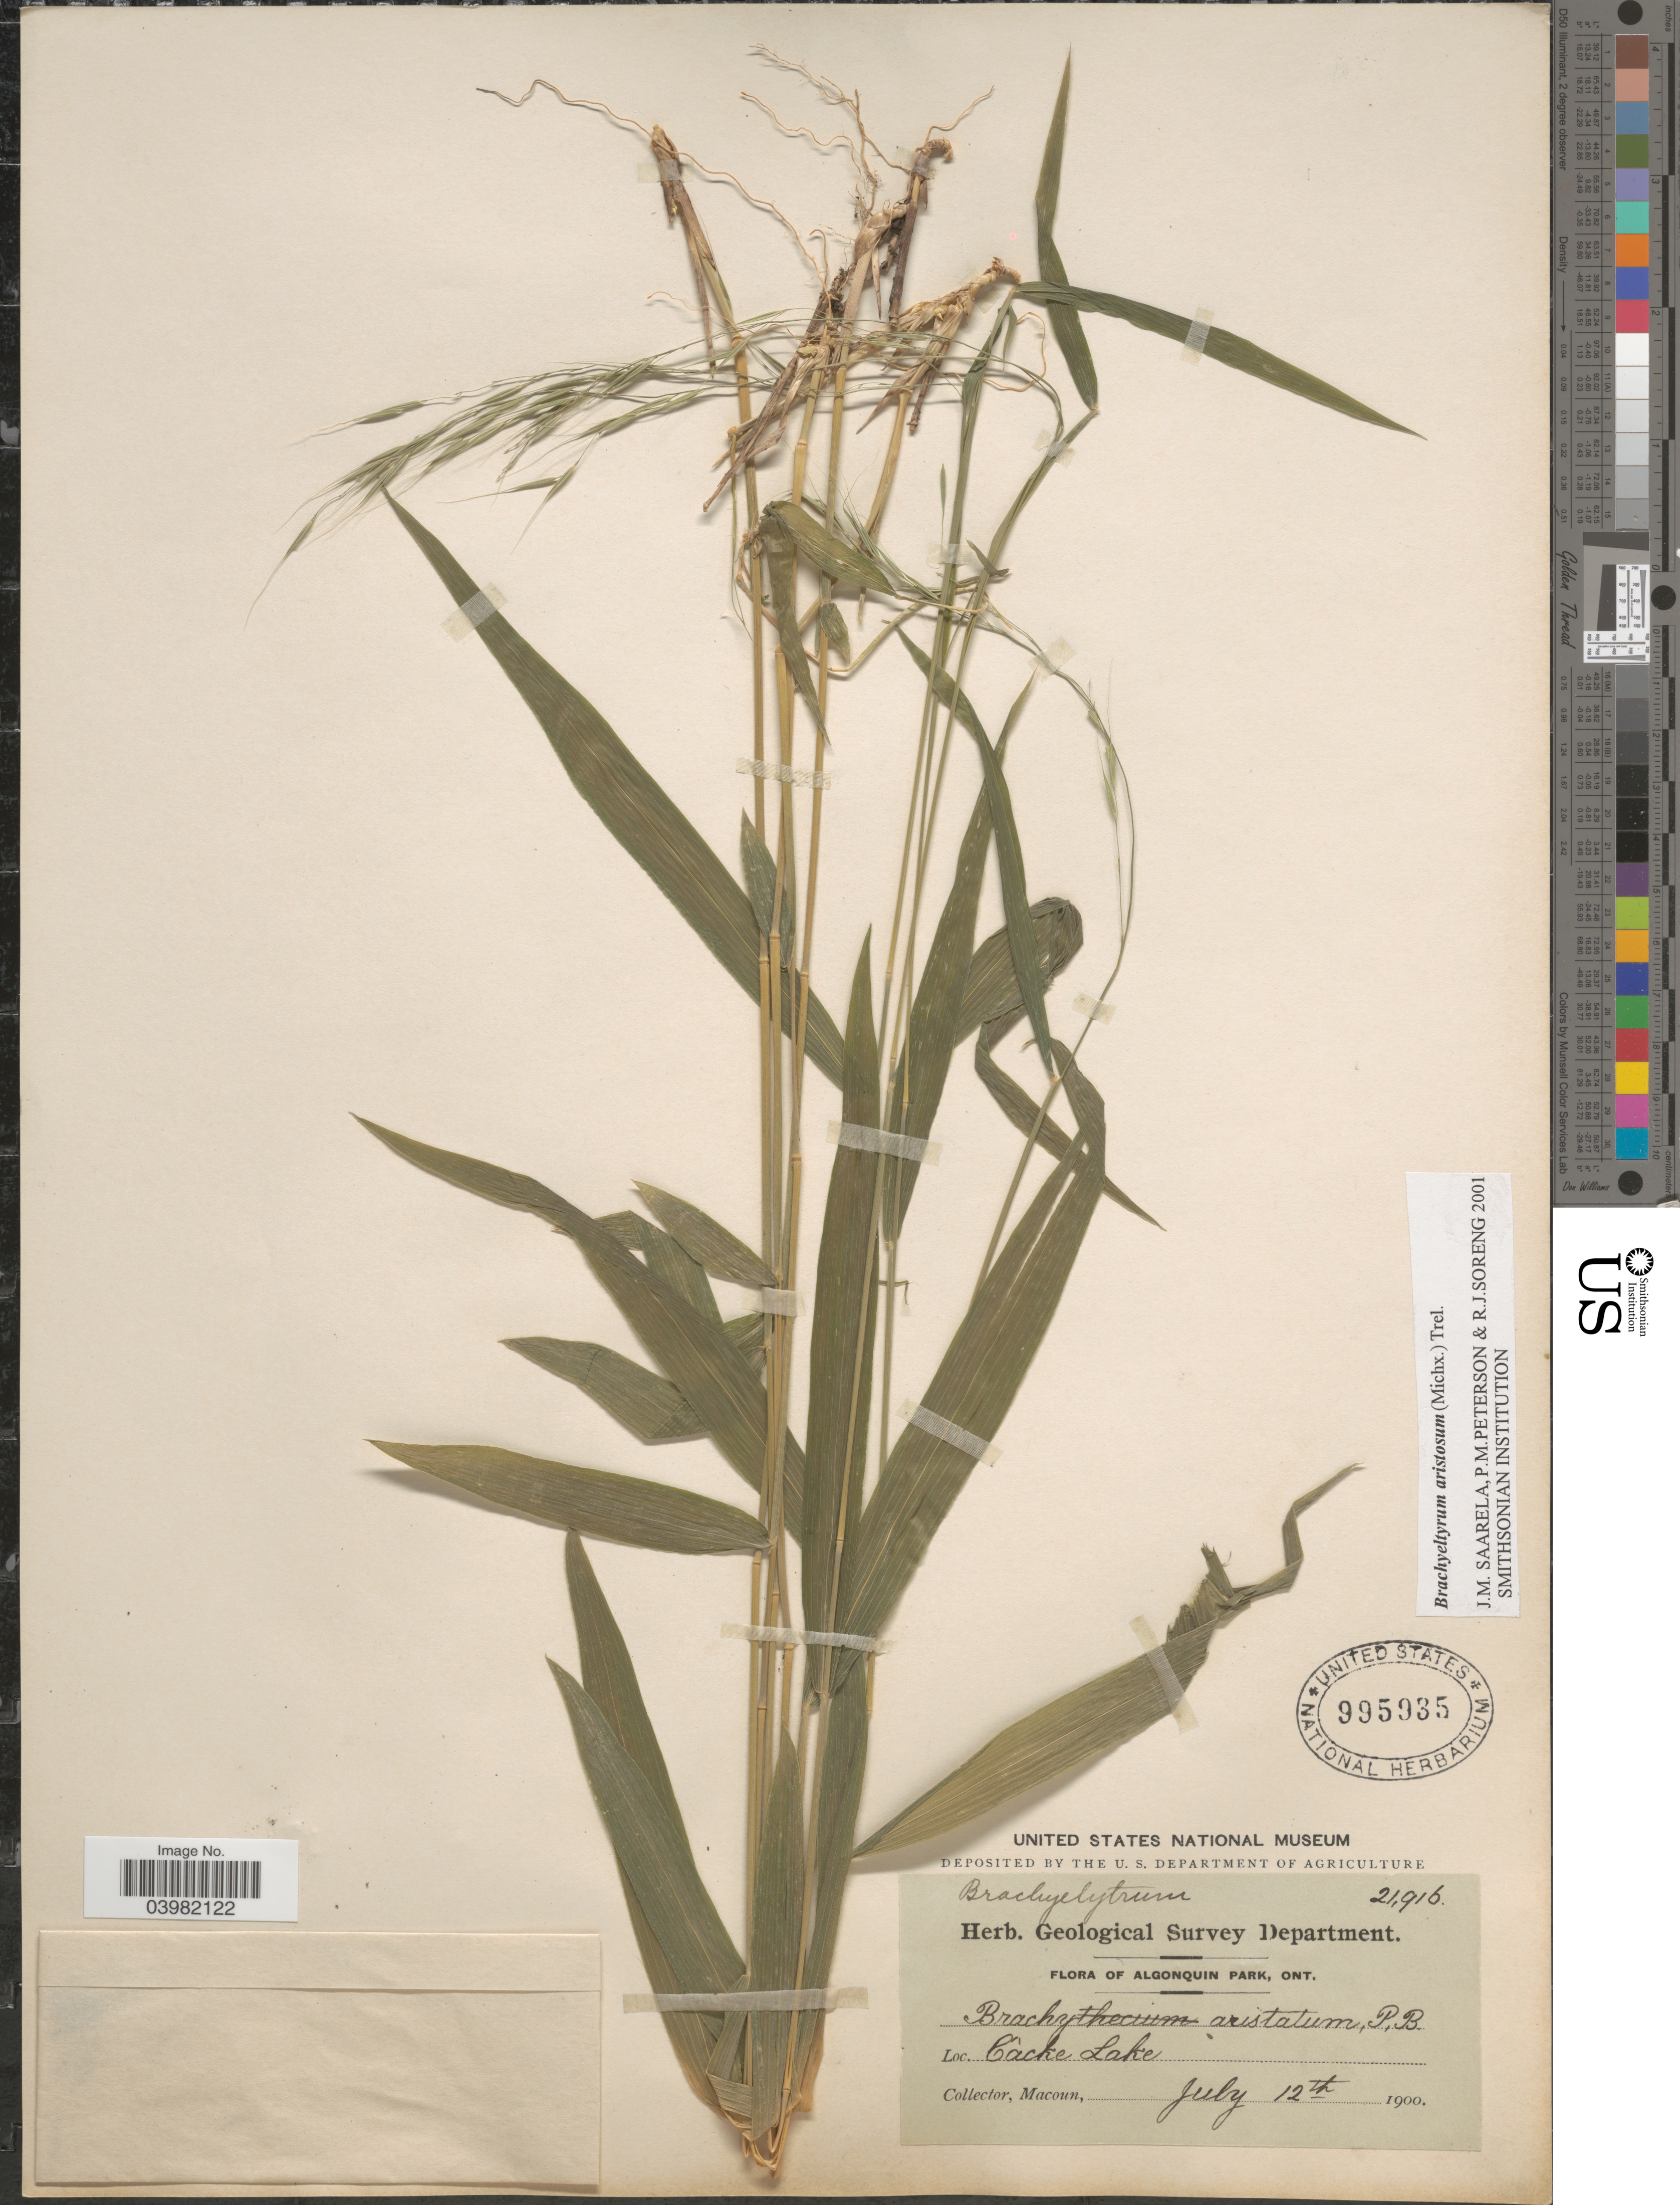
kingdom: Plantae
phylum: Tracheophyta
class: Liliopsida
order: Poales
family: Poaceae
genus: Brachyelytrum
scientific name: Brachyelytrum aristosum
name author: (Michx.) P. Beauv. ex Trel.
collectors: -- Macoun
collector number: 21916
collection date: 1900-07-12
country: Canada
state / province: Ontario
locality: Algonquin Park. Câcke Lake.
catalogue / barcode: US 995935